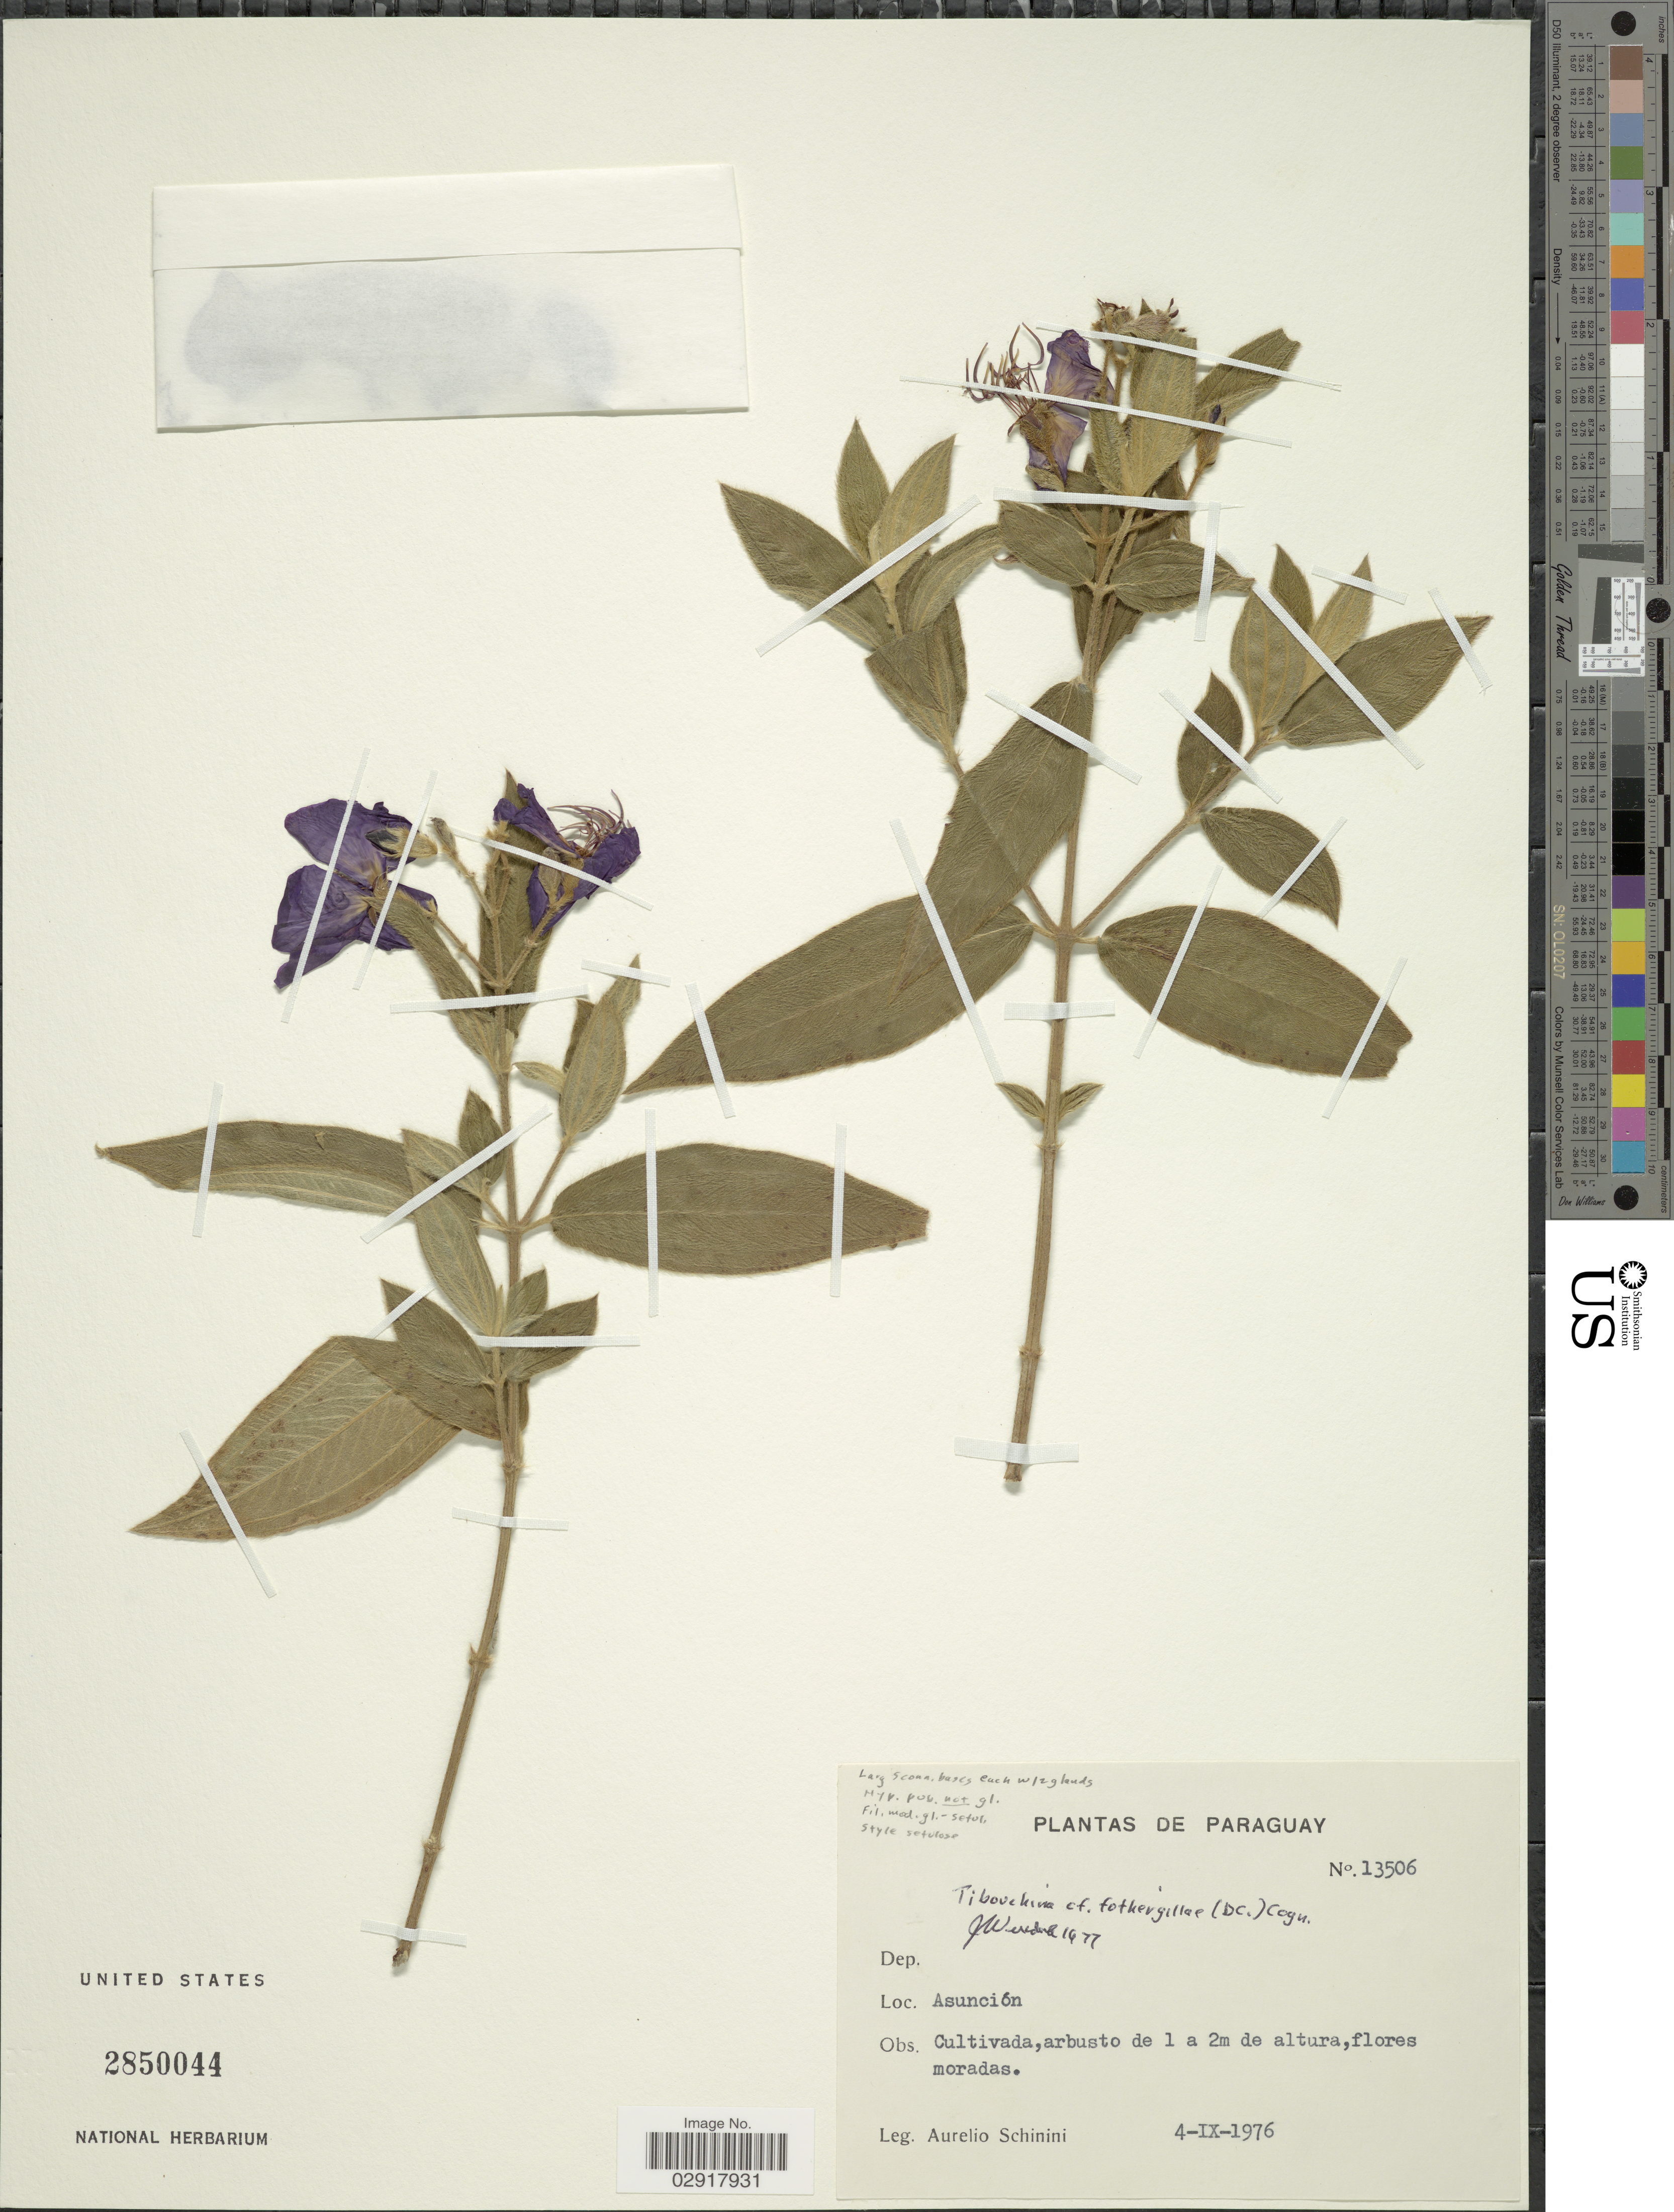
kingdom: Plantae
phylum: Tracheophyta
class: Magnoliopsida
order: Myrtales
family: Melastomataceae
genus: Pleroma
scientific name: Pleroma fothergillae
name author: (DC.) Triana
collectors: A. Schinini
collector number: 13506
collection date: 1976-09-04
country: Paraguay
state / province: Asuncion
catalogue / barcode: US 2850044